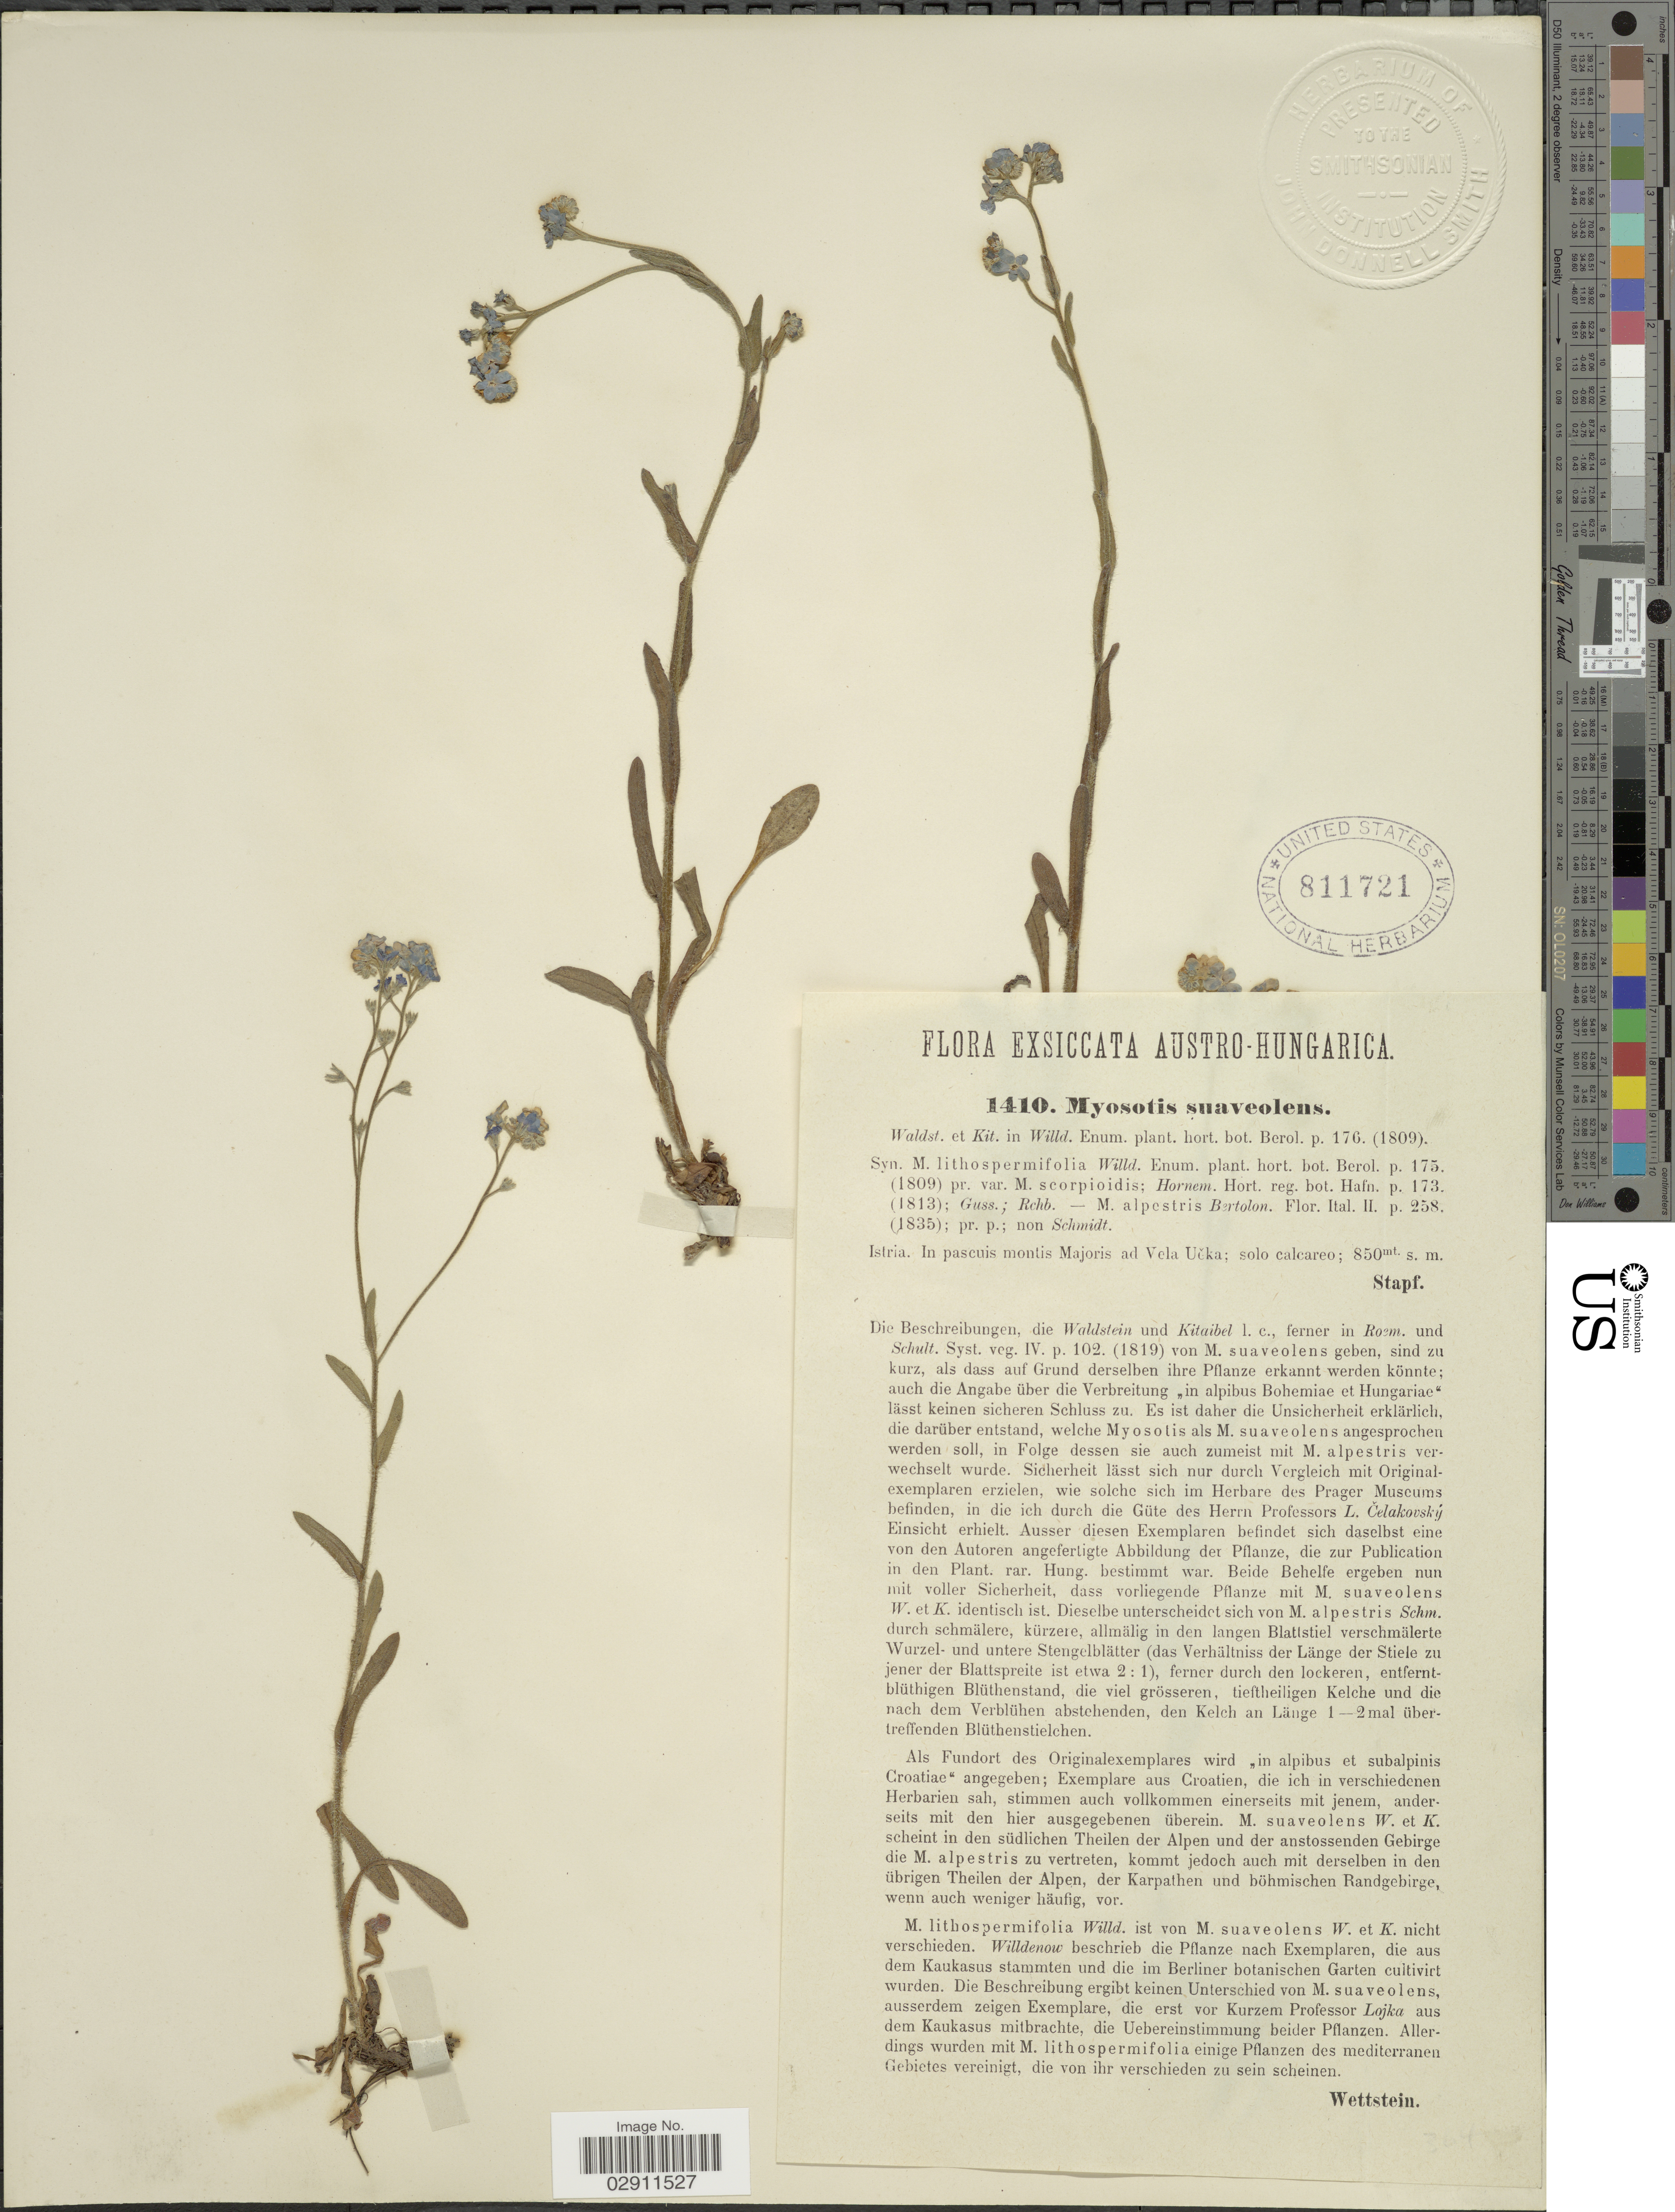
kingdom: Plantae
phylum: Tracheophyta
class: Magnoliopsida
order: Boraginales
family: Boraginaceae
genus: Myosotis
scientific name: Myosotis suaveolens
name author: Auct.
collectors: Stapf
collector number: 1410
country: Croatia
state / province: Istria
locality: In pascuis montis Majoris ad Vela Ueka.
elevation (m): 850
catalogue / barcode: US 811721